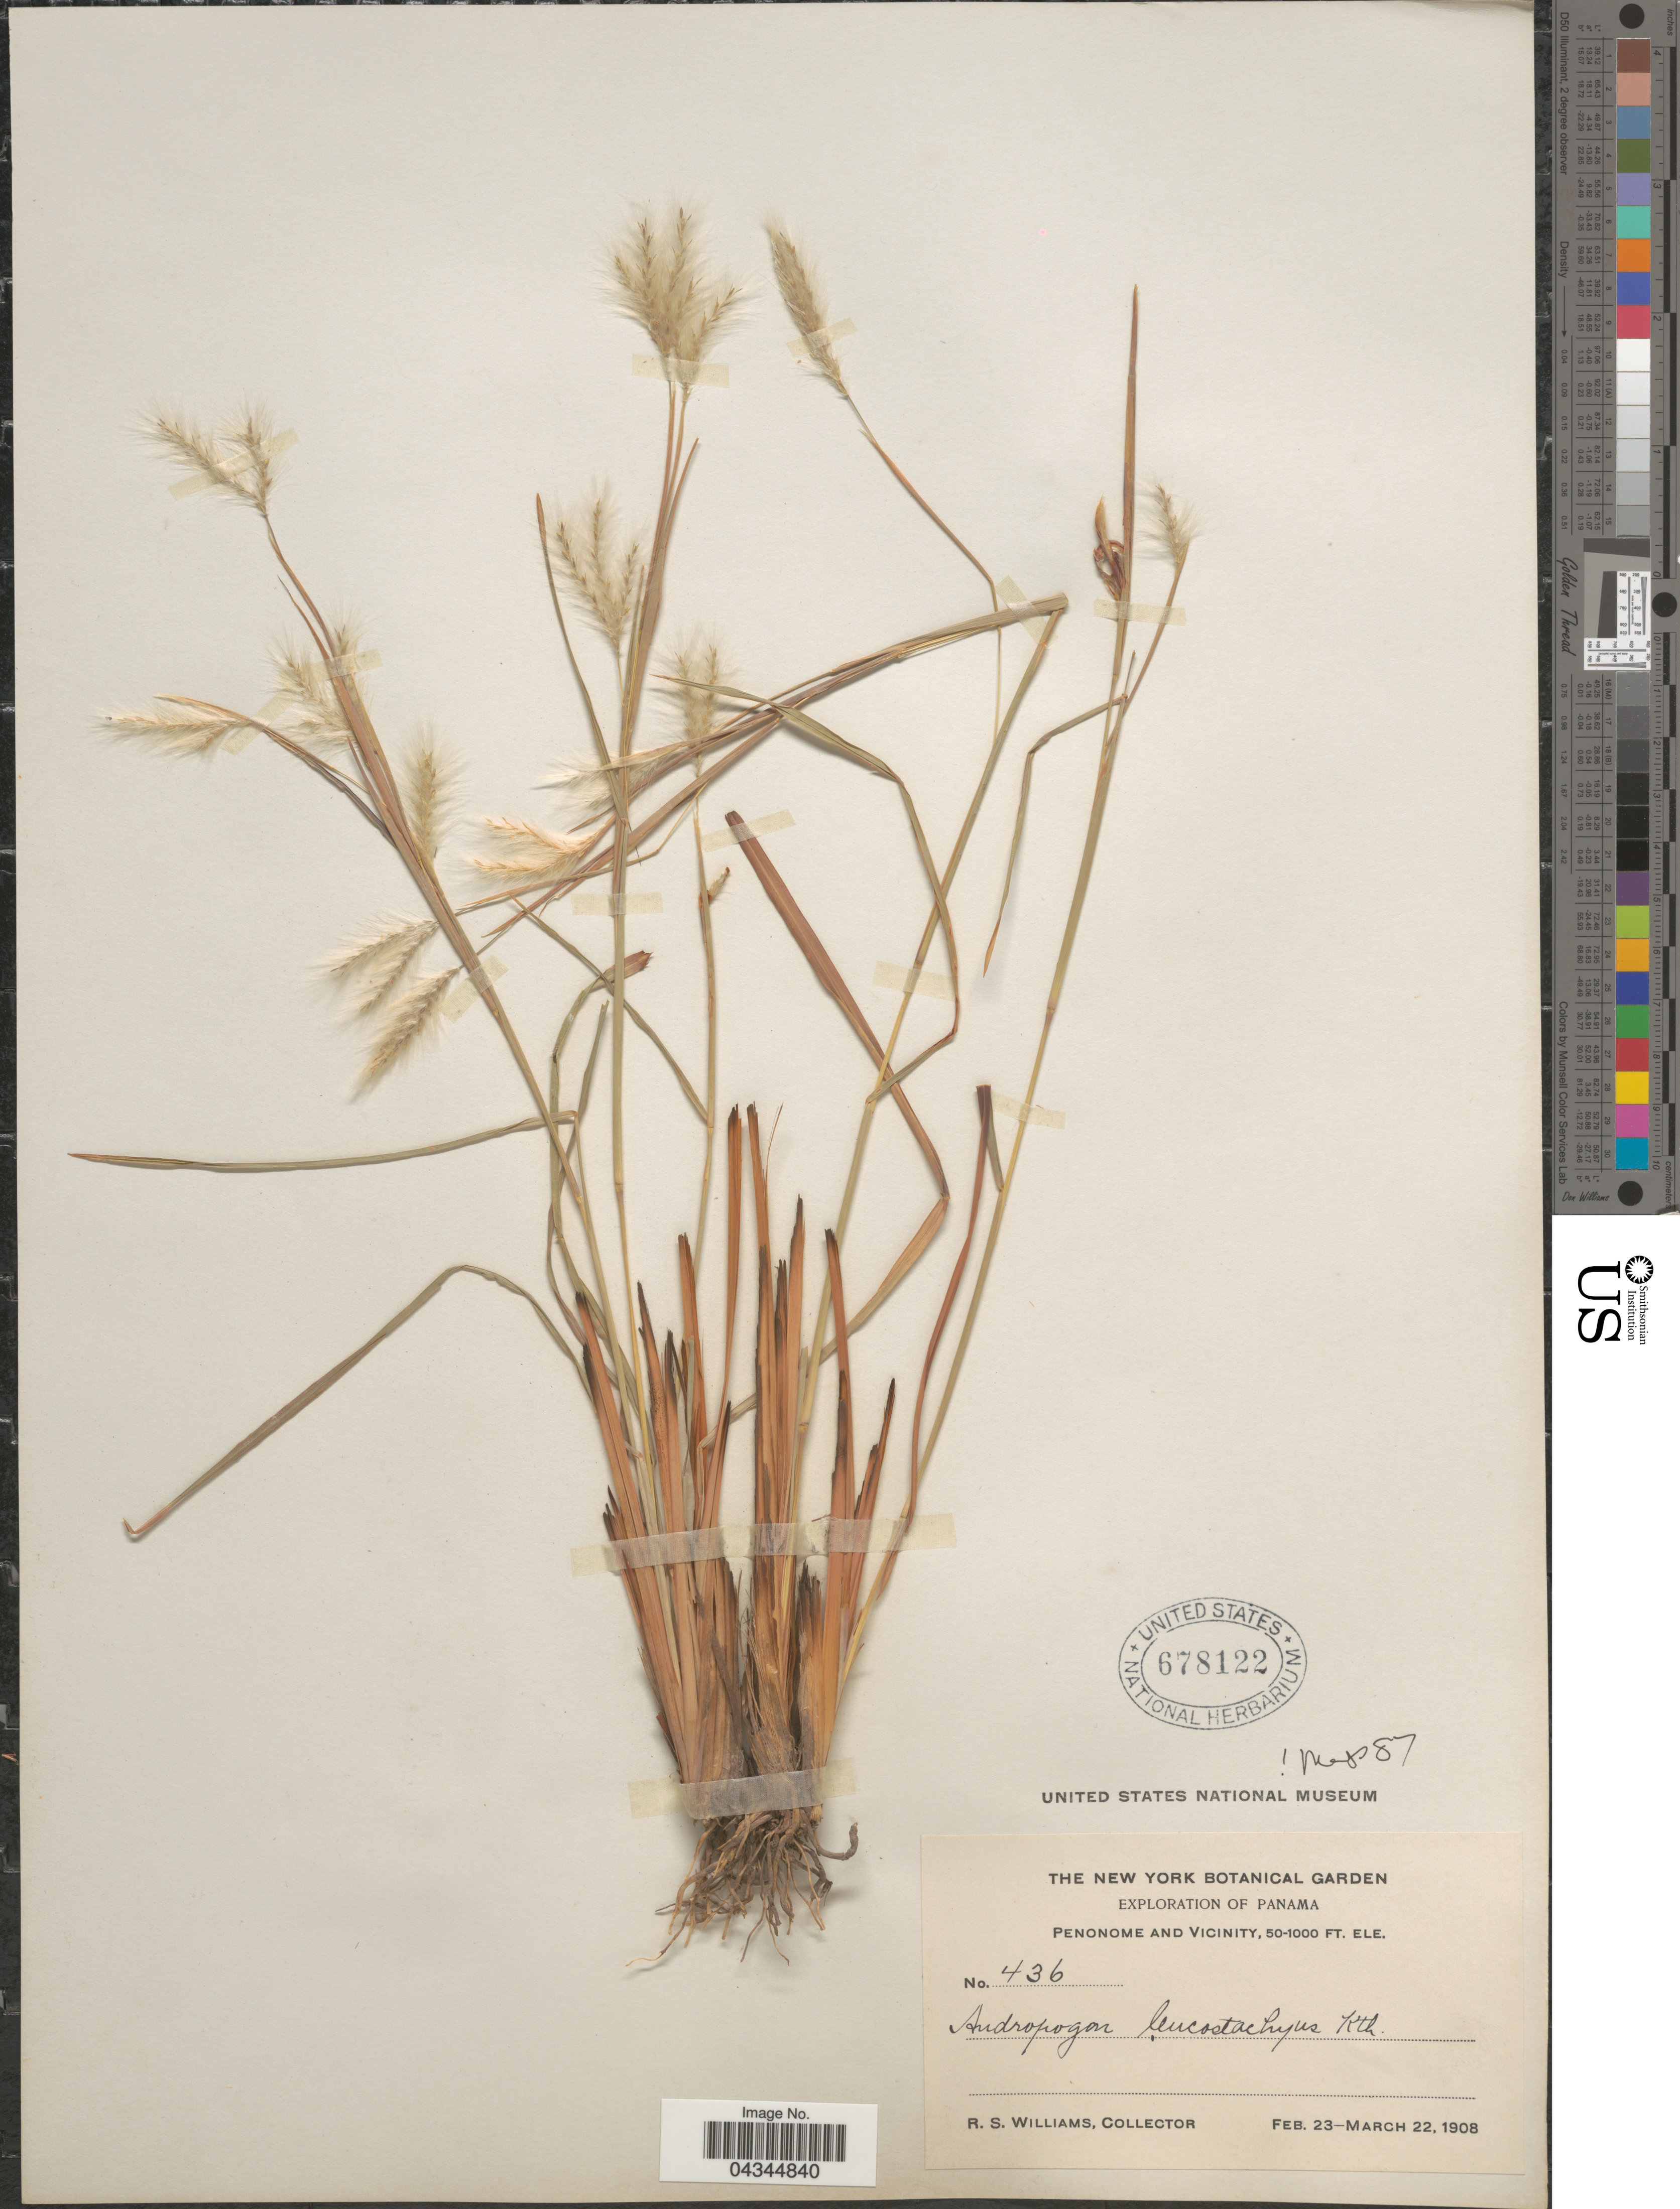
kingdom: Plantae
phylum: Tracheophyta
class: Liliopsida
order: Poales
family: Poaceae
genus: Andropogon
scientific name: Andropogon leucostachyus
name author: Kunth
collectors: R. S. Williams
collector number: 436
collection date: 1908-02-23/1908-03-22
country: Panama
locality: Exploration of Panama. Penonome and Vicinity.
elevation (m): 15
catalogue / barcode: US 678122